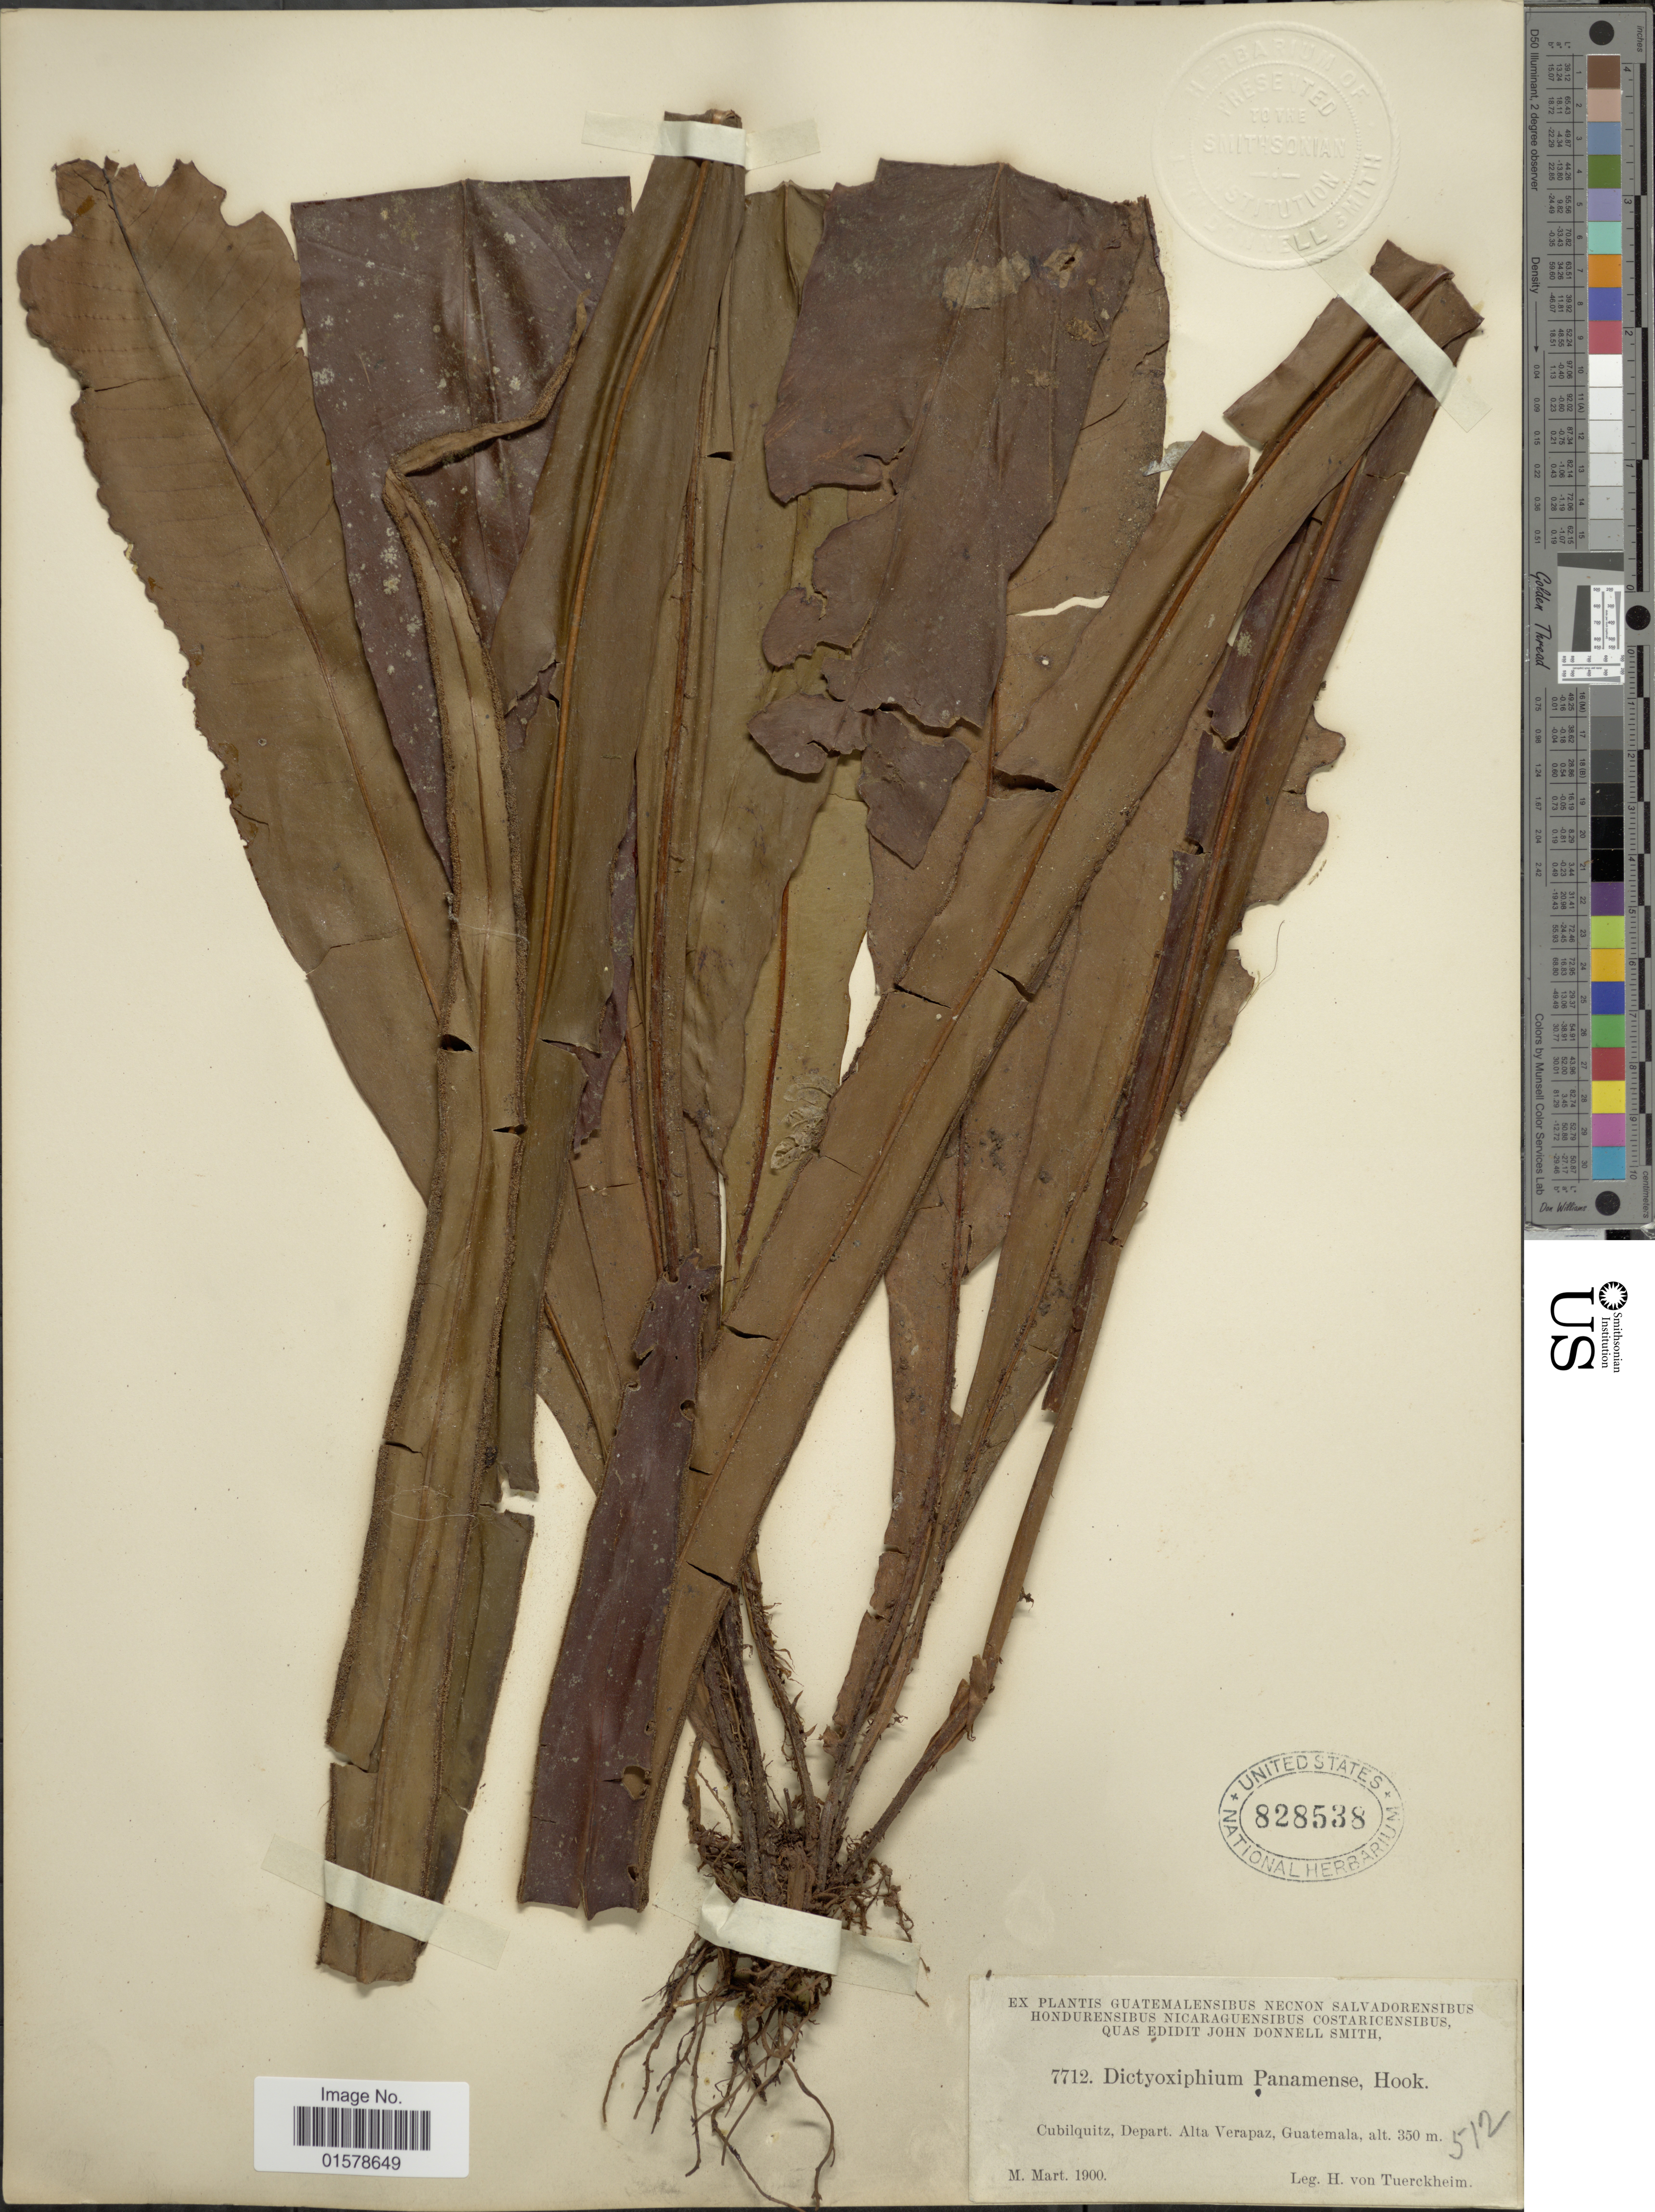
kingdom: Plantae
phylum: Tracheophyta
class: Polypodiopsida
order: Polypodiales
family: Tectariaceae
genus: Tectaria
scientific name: Tectaria panamensis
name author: (Hook.) R.M. Tryon & A.F. Tryon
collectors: H. von Türckheim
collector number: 7712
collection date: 1900-03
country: Guatemala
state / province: Alta Verapaz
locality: Culbilguitz, Depart. Alta Verapaz, Guatemala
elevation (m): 350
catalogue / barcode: US 828538